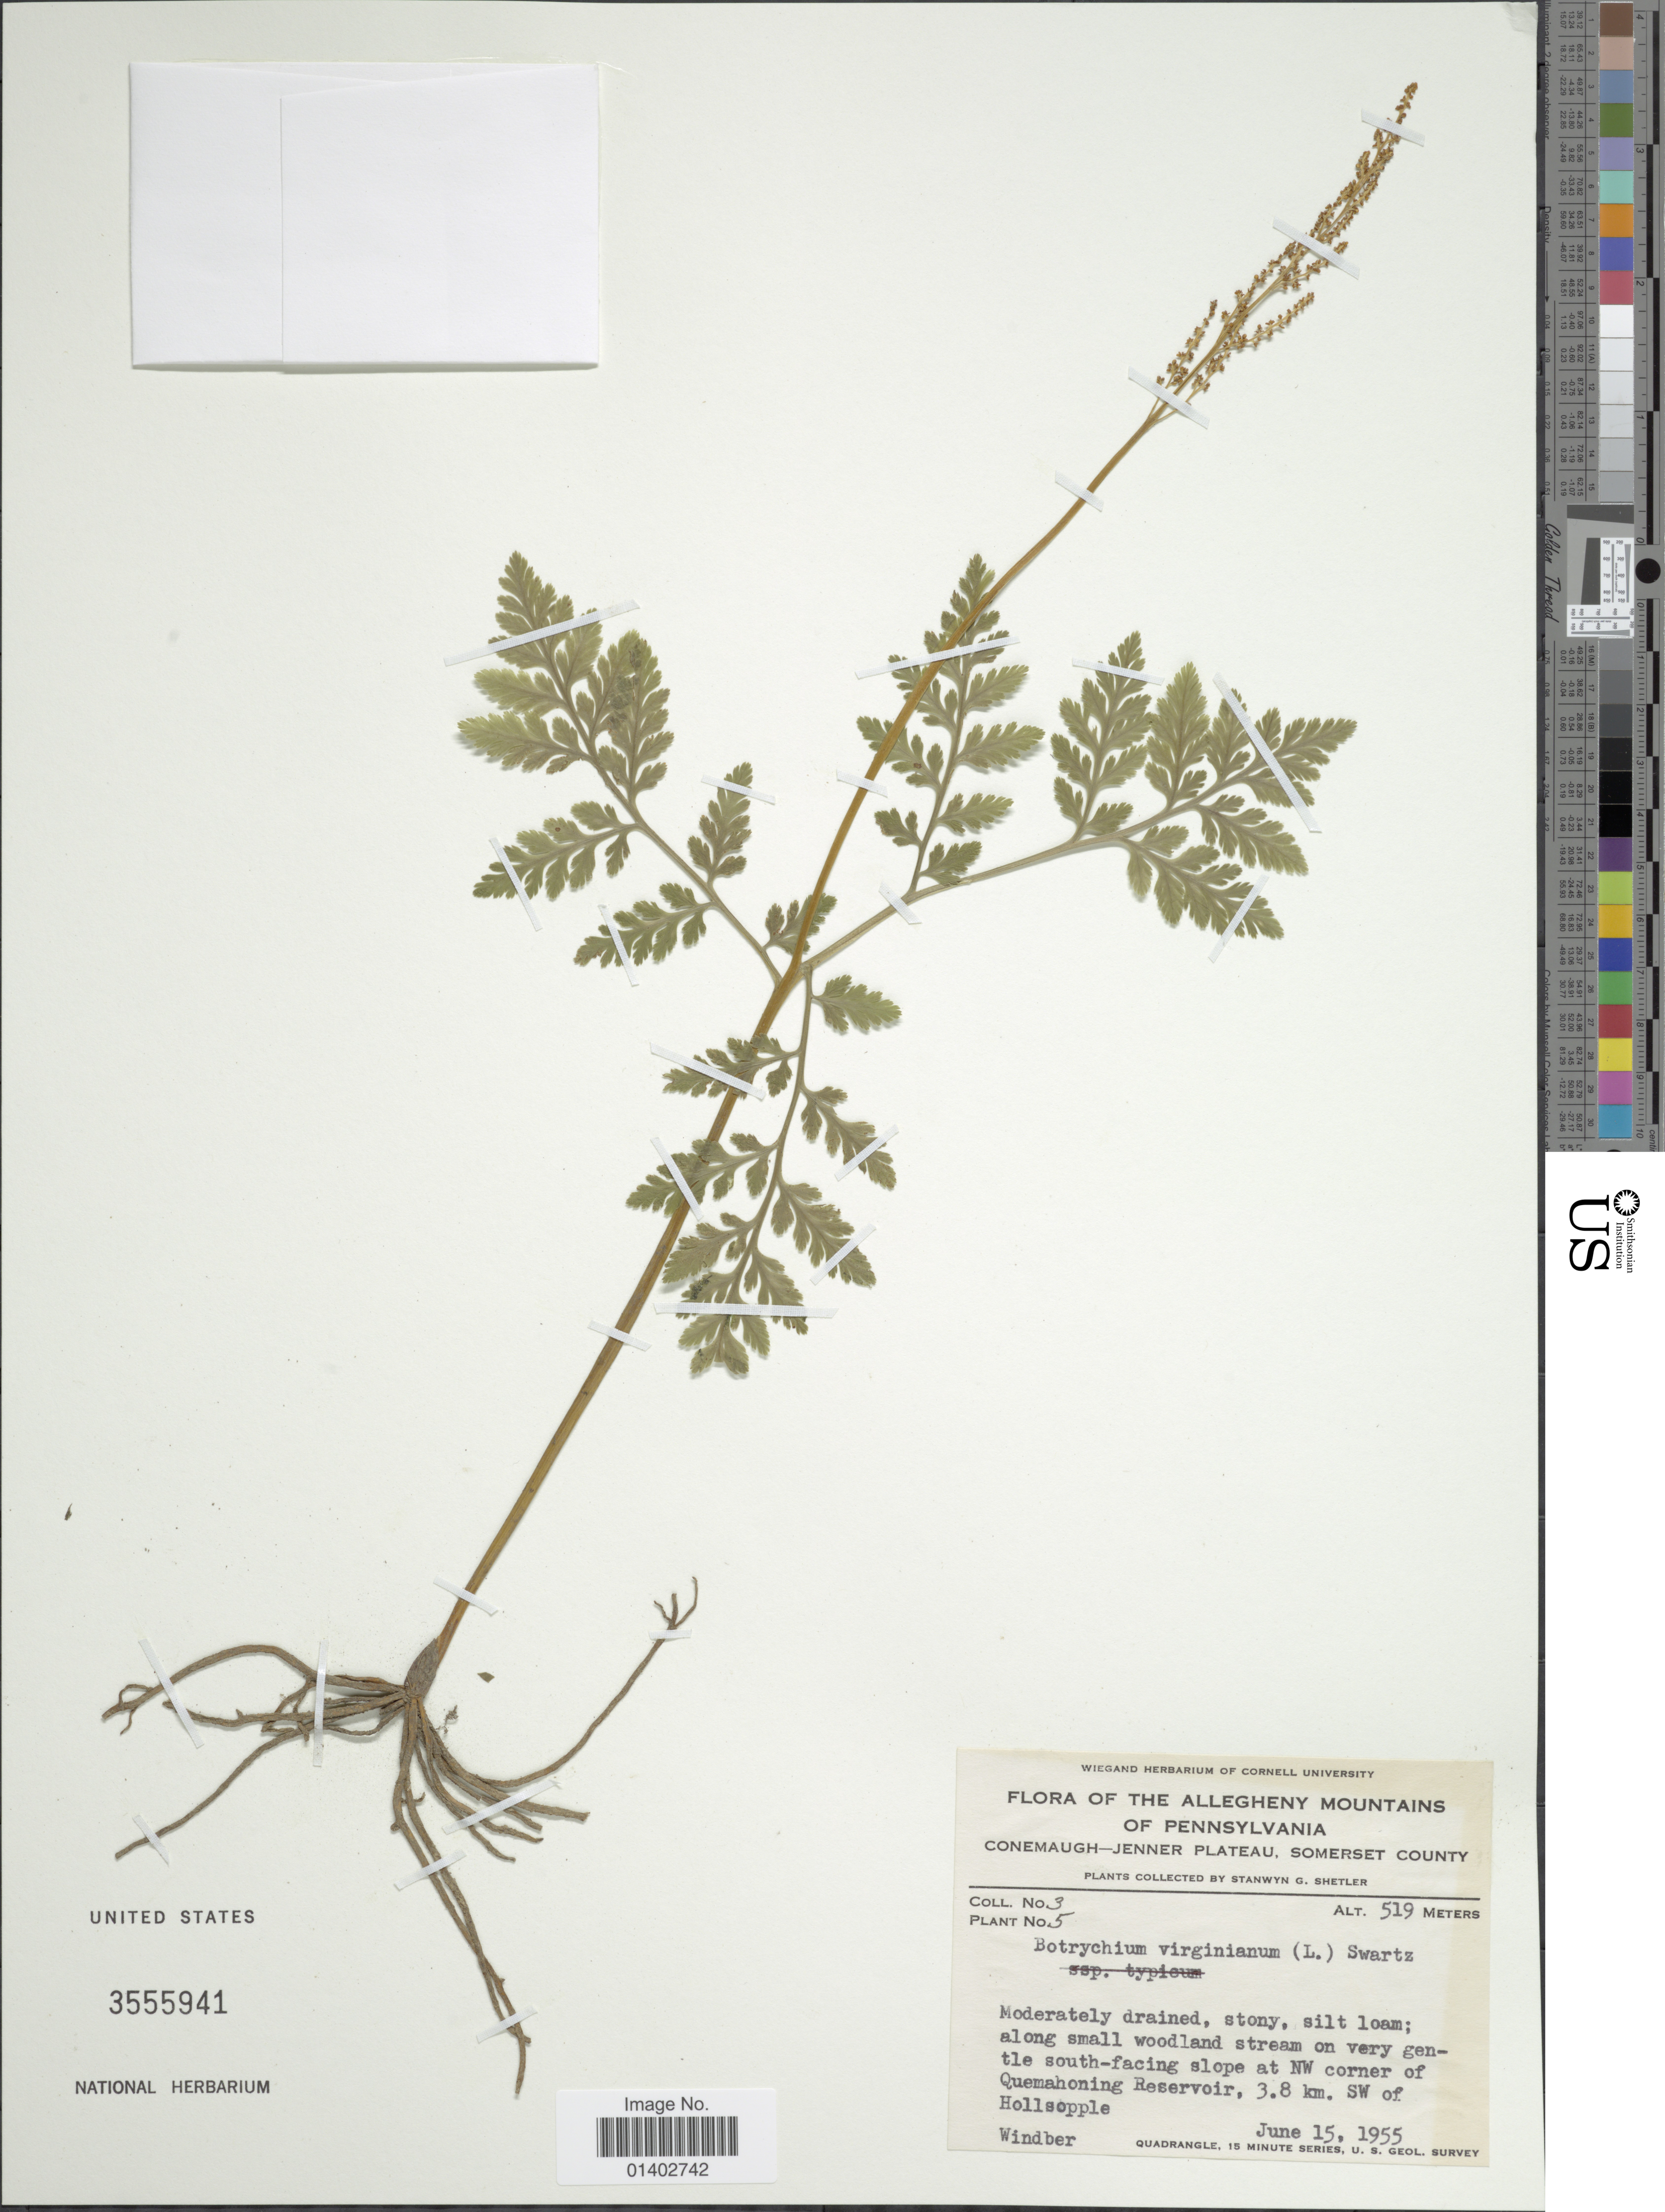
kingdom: Plantae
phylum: Tracheophyta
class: Polypodiopsida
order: Ophioglossales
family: Ophioglossaceae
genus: Botrychium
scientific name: Botrychium virginianum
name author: (L.) Sw.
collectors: S. Shetler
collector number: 3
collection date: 1955-06-15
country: United States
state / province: Pennsylvania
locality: The Allegheny Mountains, Conemaugh-Jenner Plateau, Somerset County, south-facing slope at NW corner of Quemahoning Reservoir, 3.8 km. SW of Hollsopple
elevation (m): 519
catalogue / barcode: US 3555941